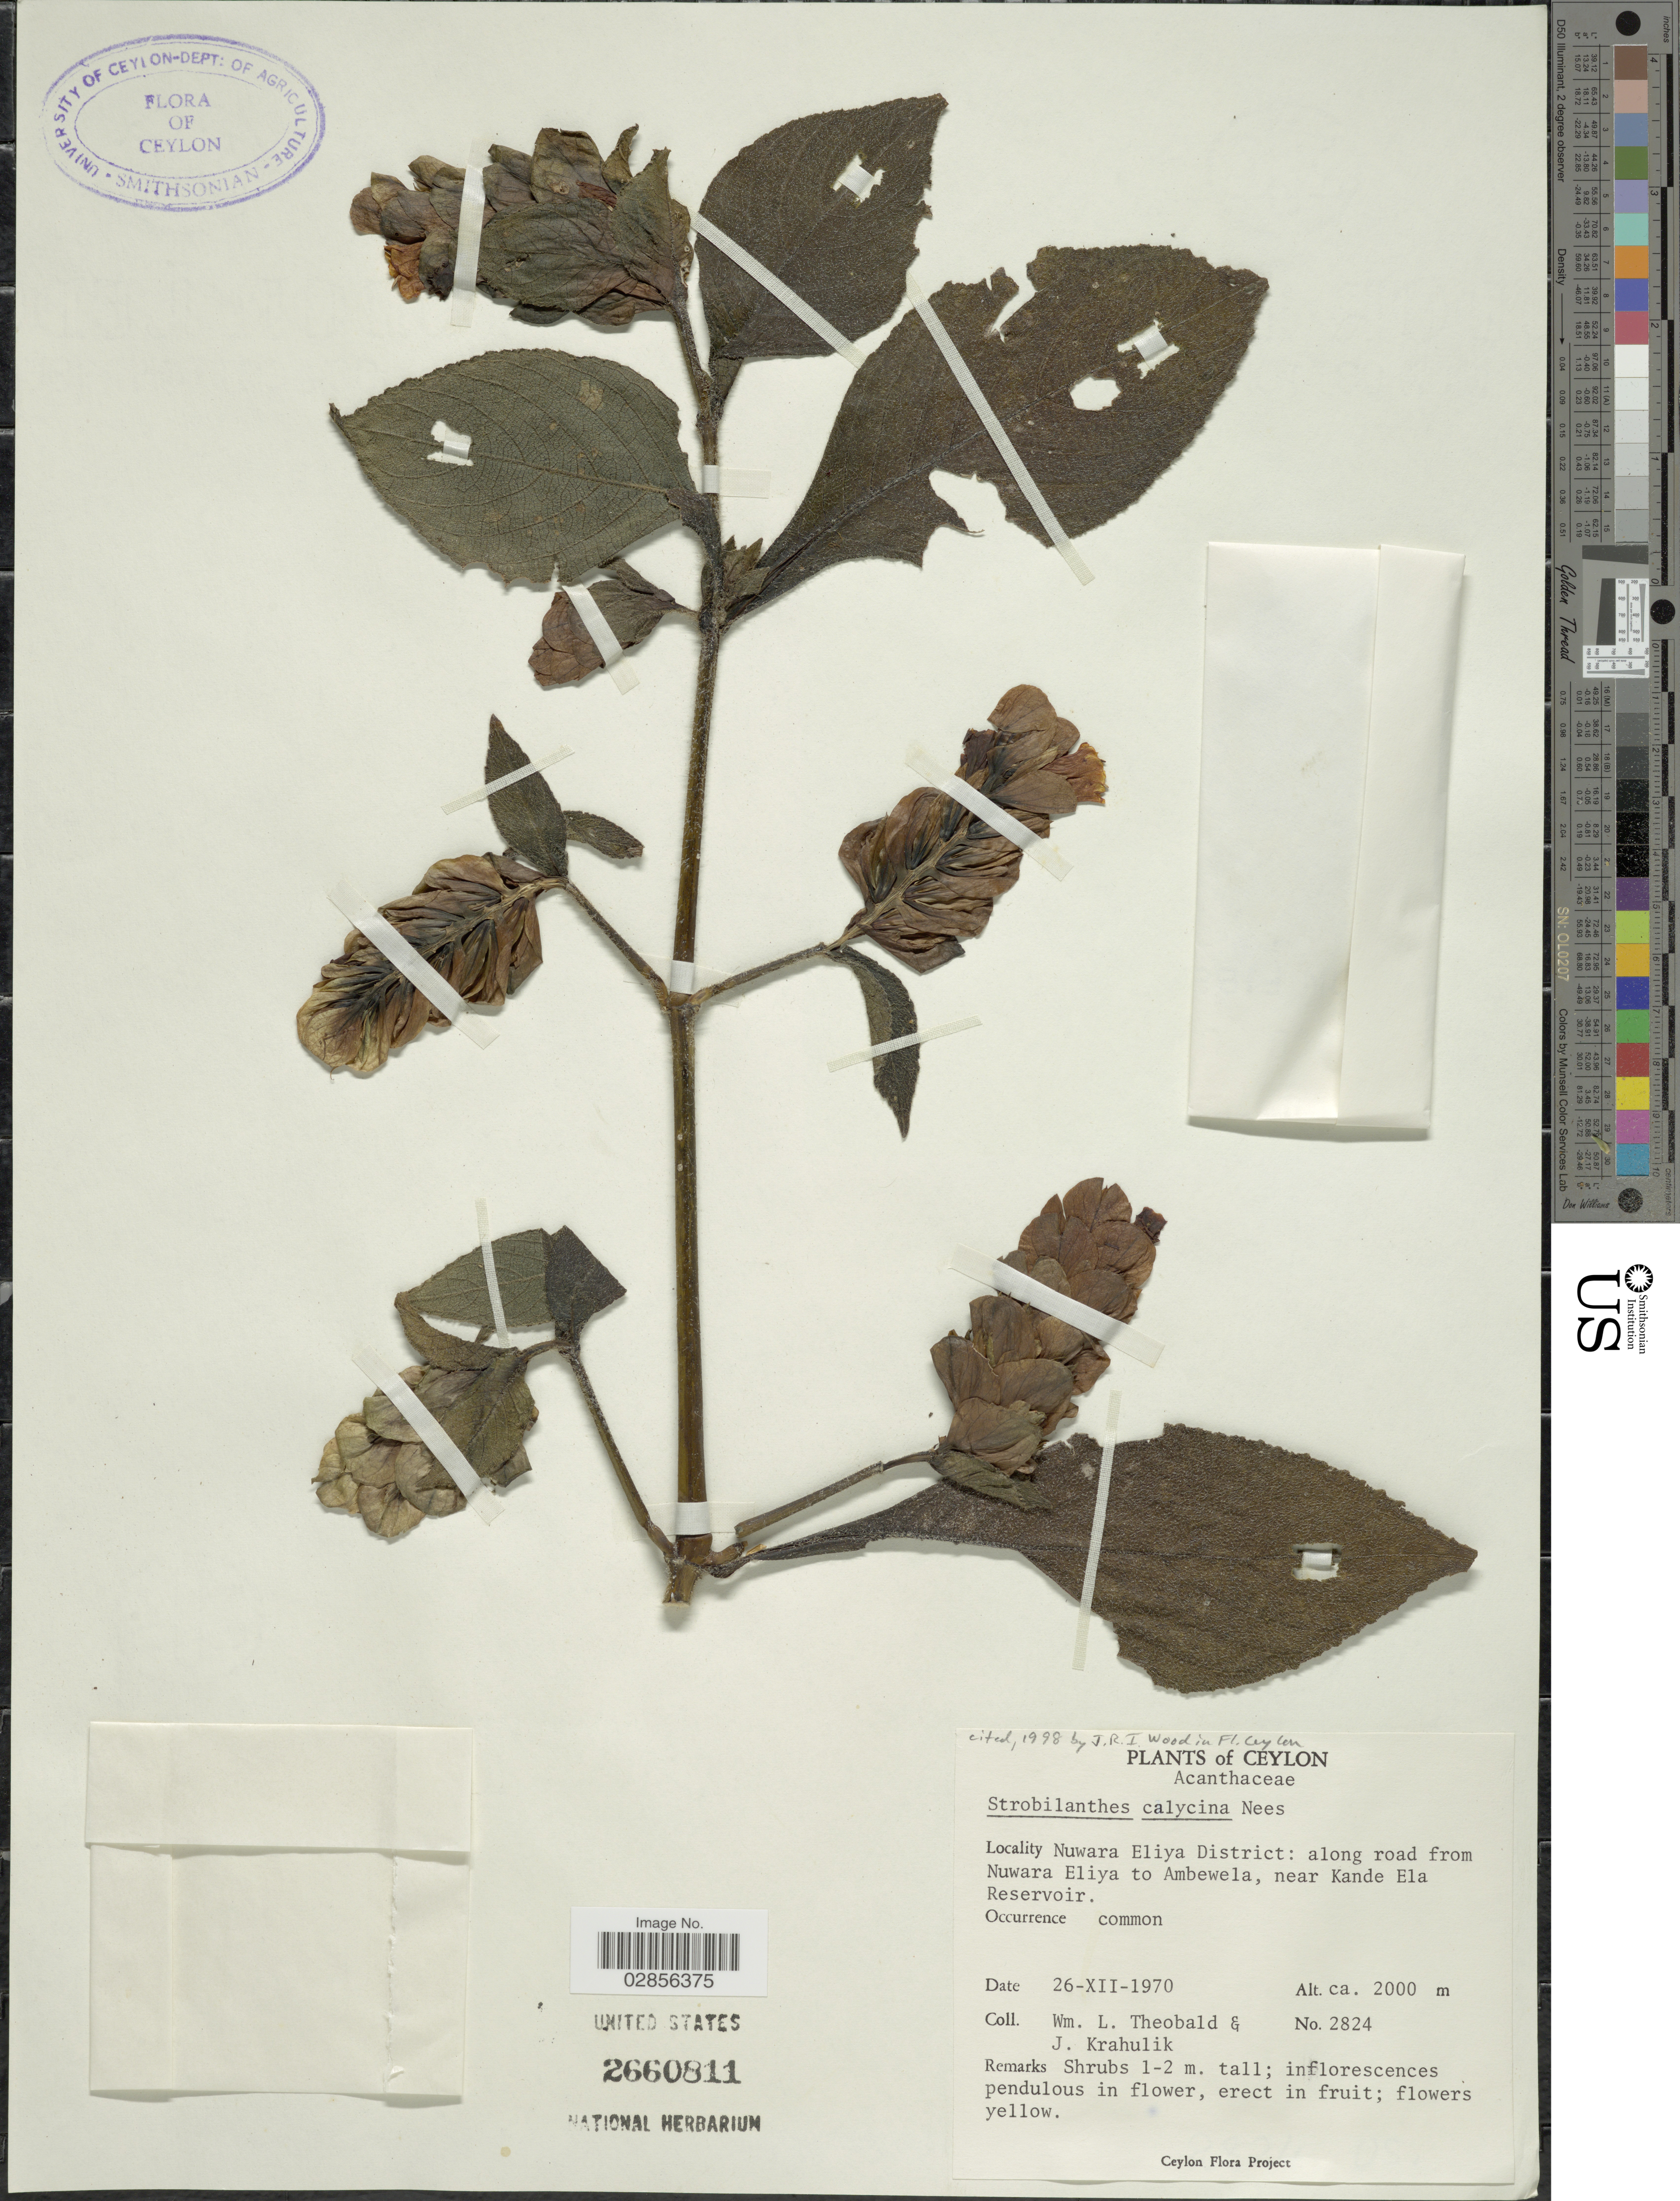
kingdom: Plantae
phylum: Tracheophyta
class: Magnoliopsida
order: Lamiales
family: Acanthaceae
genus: Strobilanthes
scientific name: Strobilanthes calycina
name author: Nees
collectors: W. L. Theobald & J. Krahulik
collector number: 2824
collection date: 1970-12-26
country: Sri Lanka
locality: Ceylon. Nuwara Eliya District: along road from Nuwara Eliya to Ambewela, near Kande Ela Reservoir.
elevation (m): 2000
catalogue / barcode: US 2660811